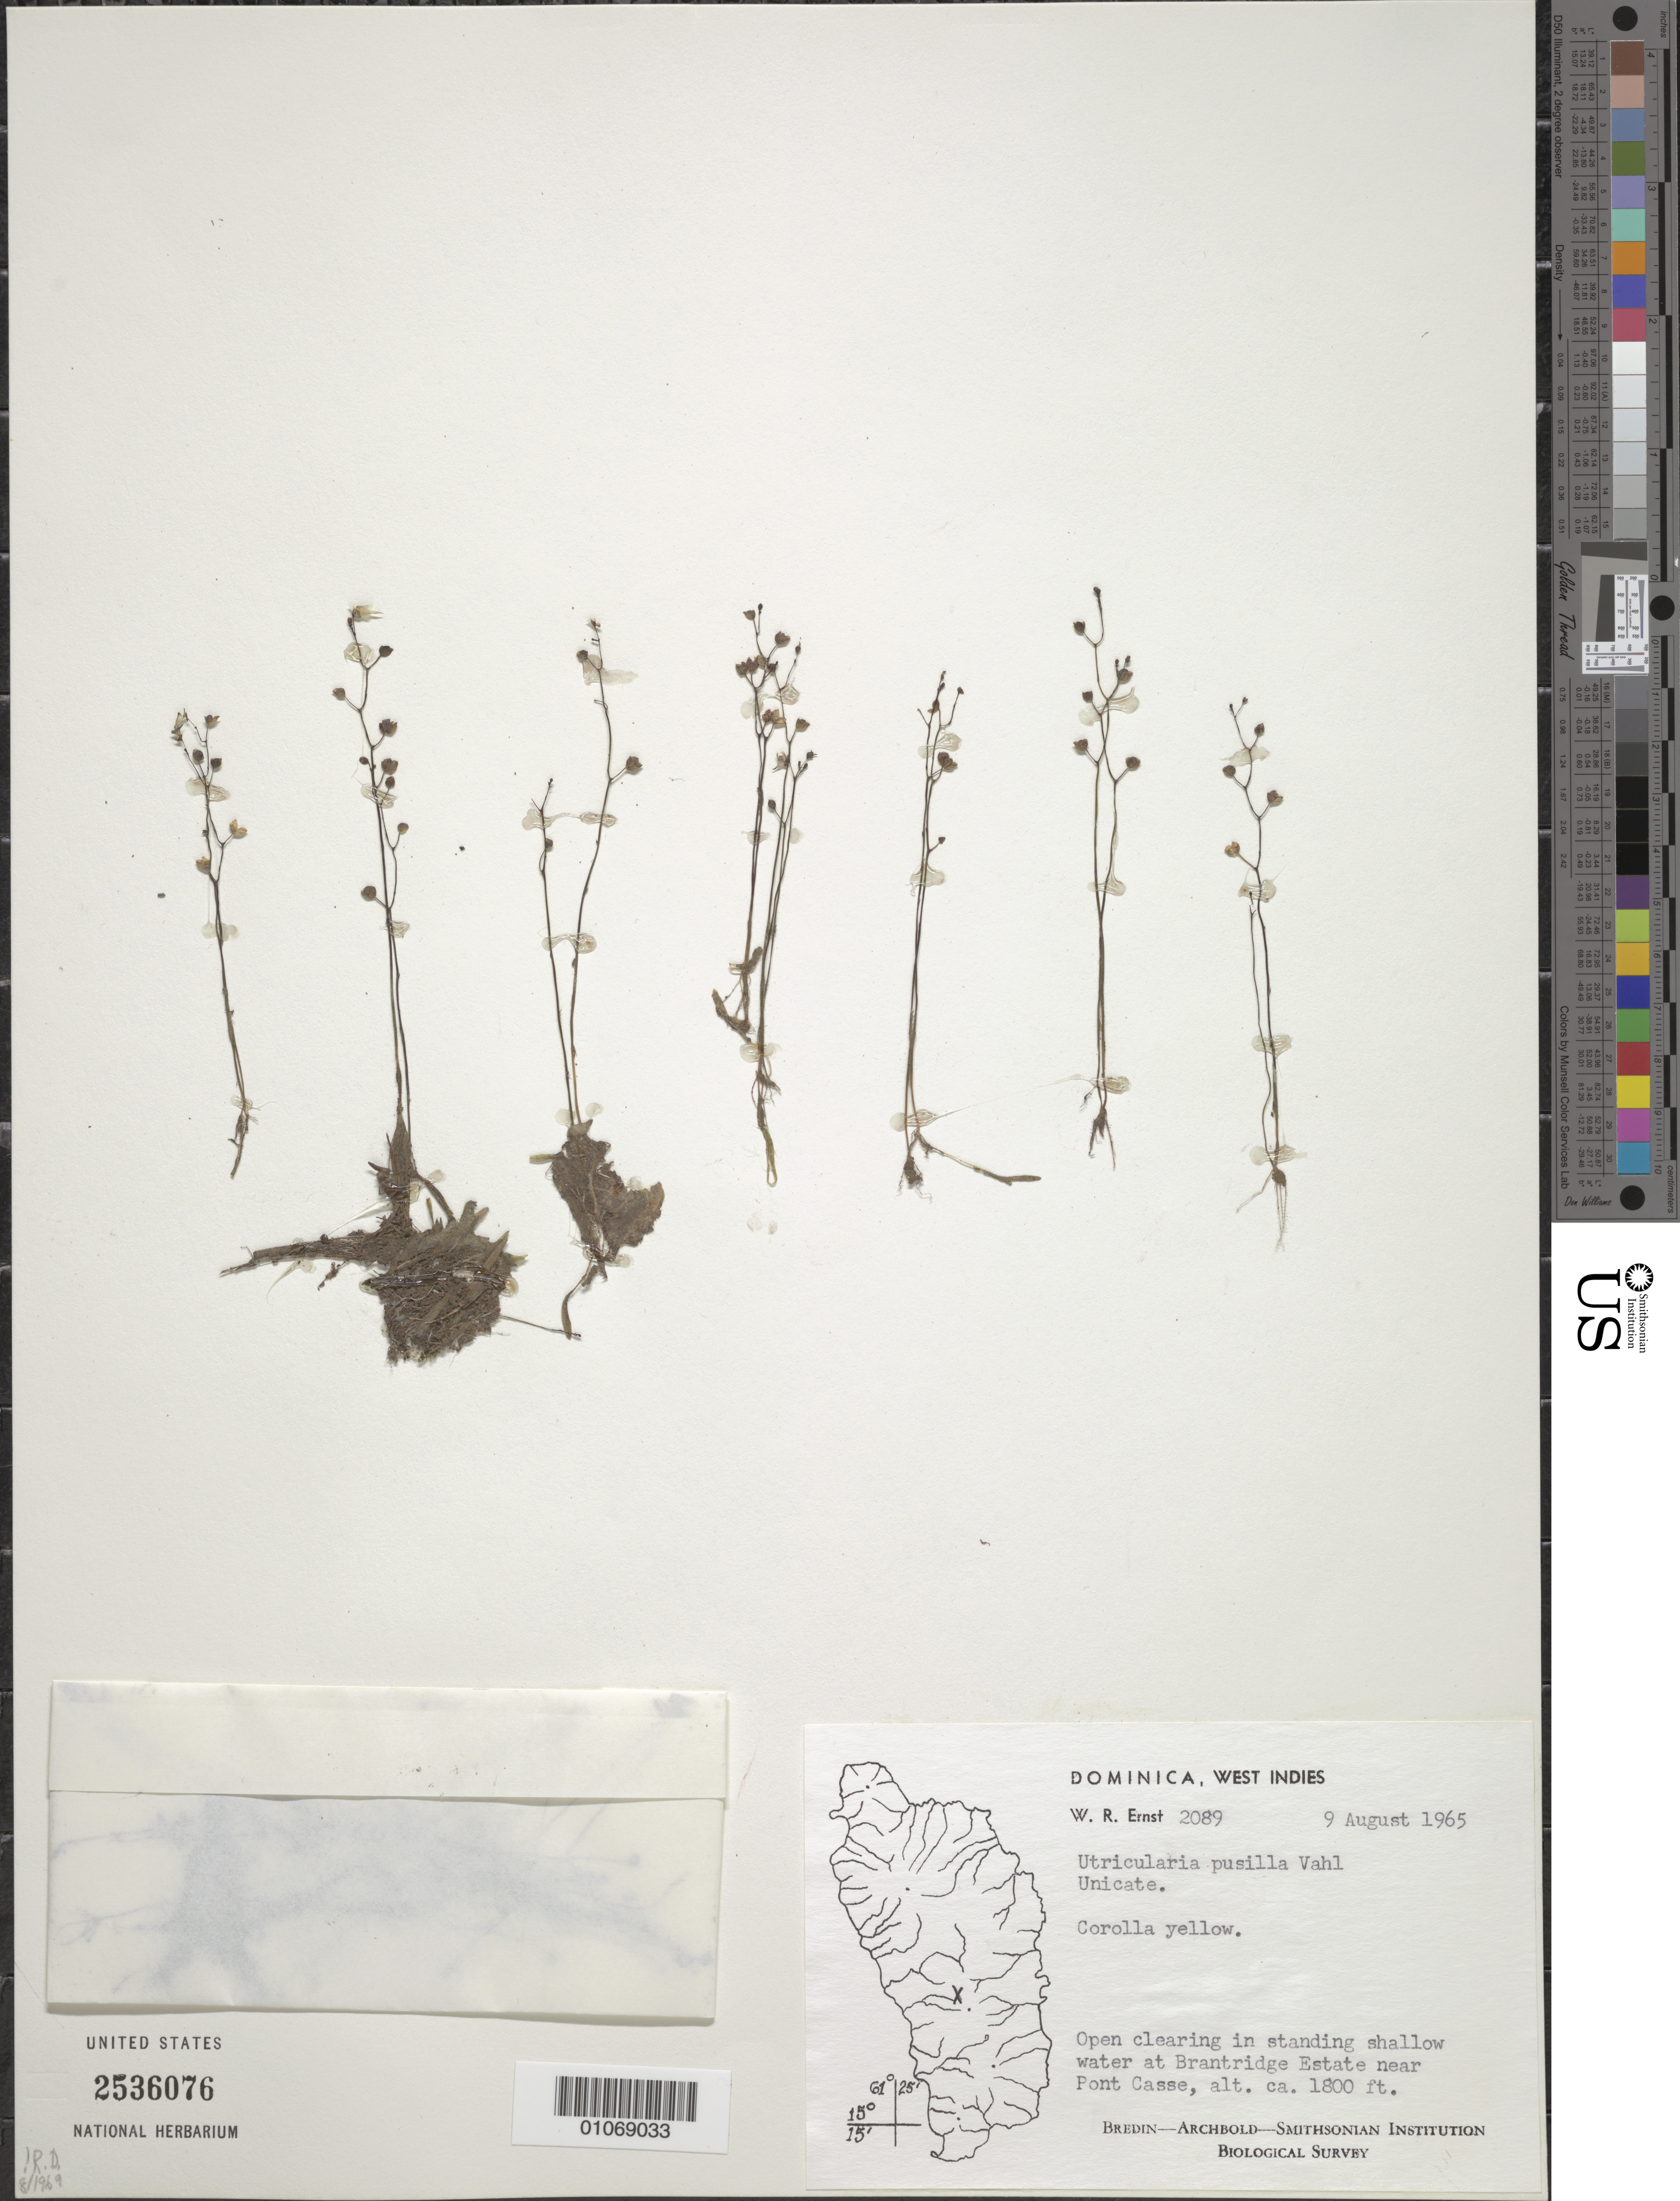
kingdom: Plantae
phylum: Tracheophyta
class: Magnoliopsida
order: Lamiales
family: Lentibulariaceae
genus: Utricularia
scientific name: Utricularia pusilla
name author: Vahl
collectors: W. R. Ernst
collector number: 2089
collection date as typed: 09 Aug 1965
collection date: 1965-08-09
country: Dominica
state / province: St. Paul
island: Dominica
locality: Open clearing in standing shallow water at Brantridge Estate near Pont Casse.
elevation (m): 549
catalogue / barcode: US 2536076